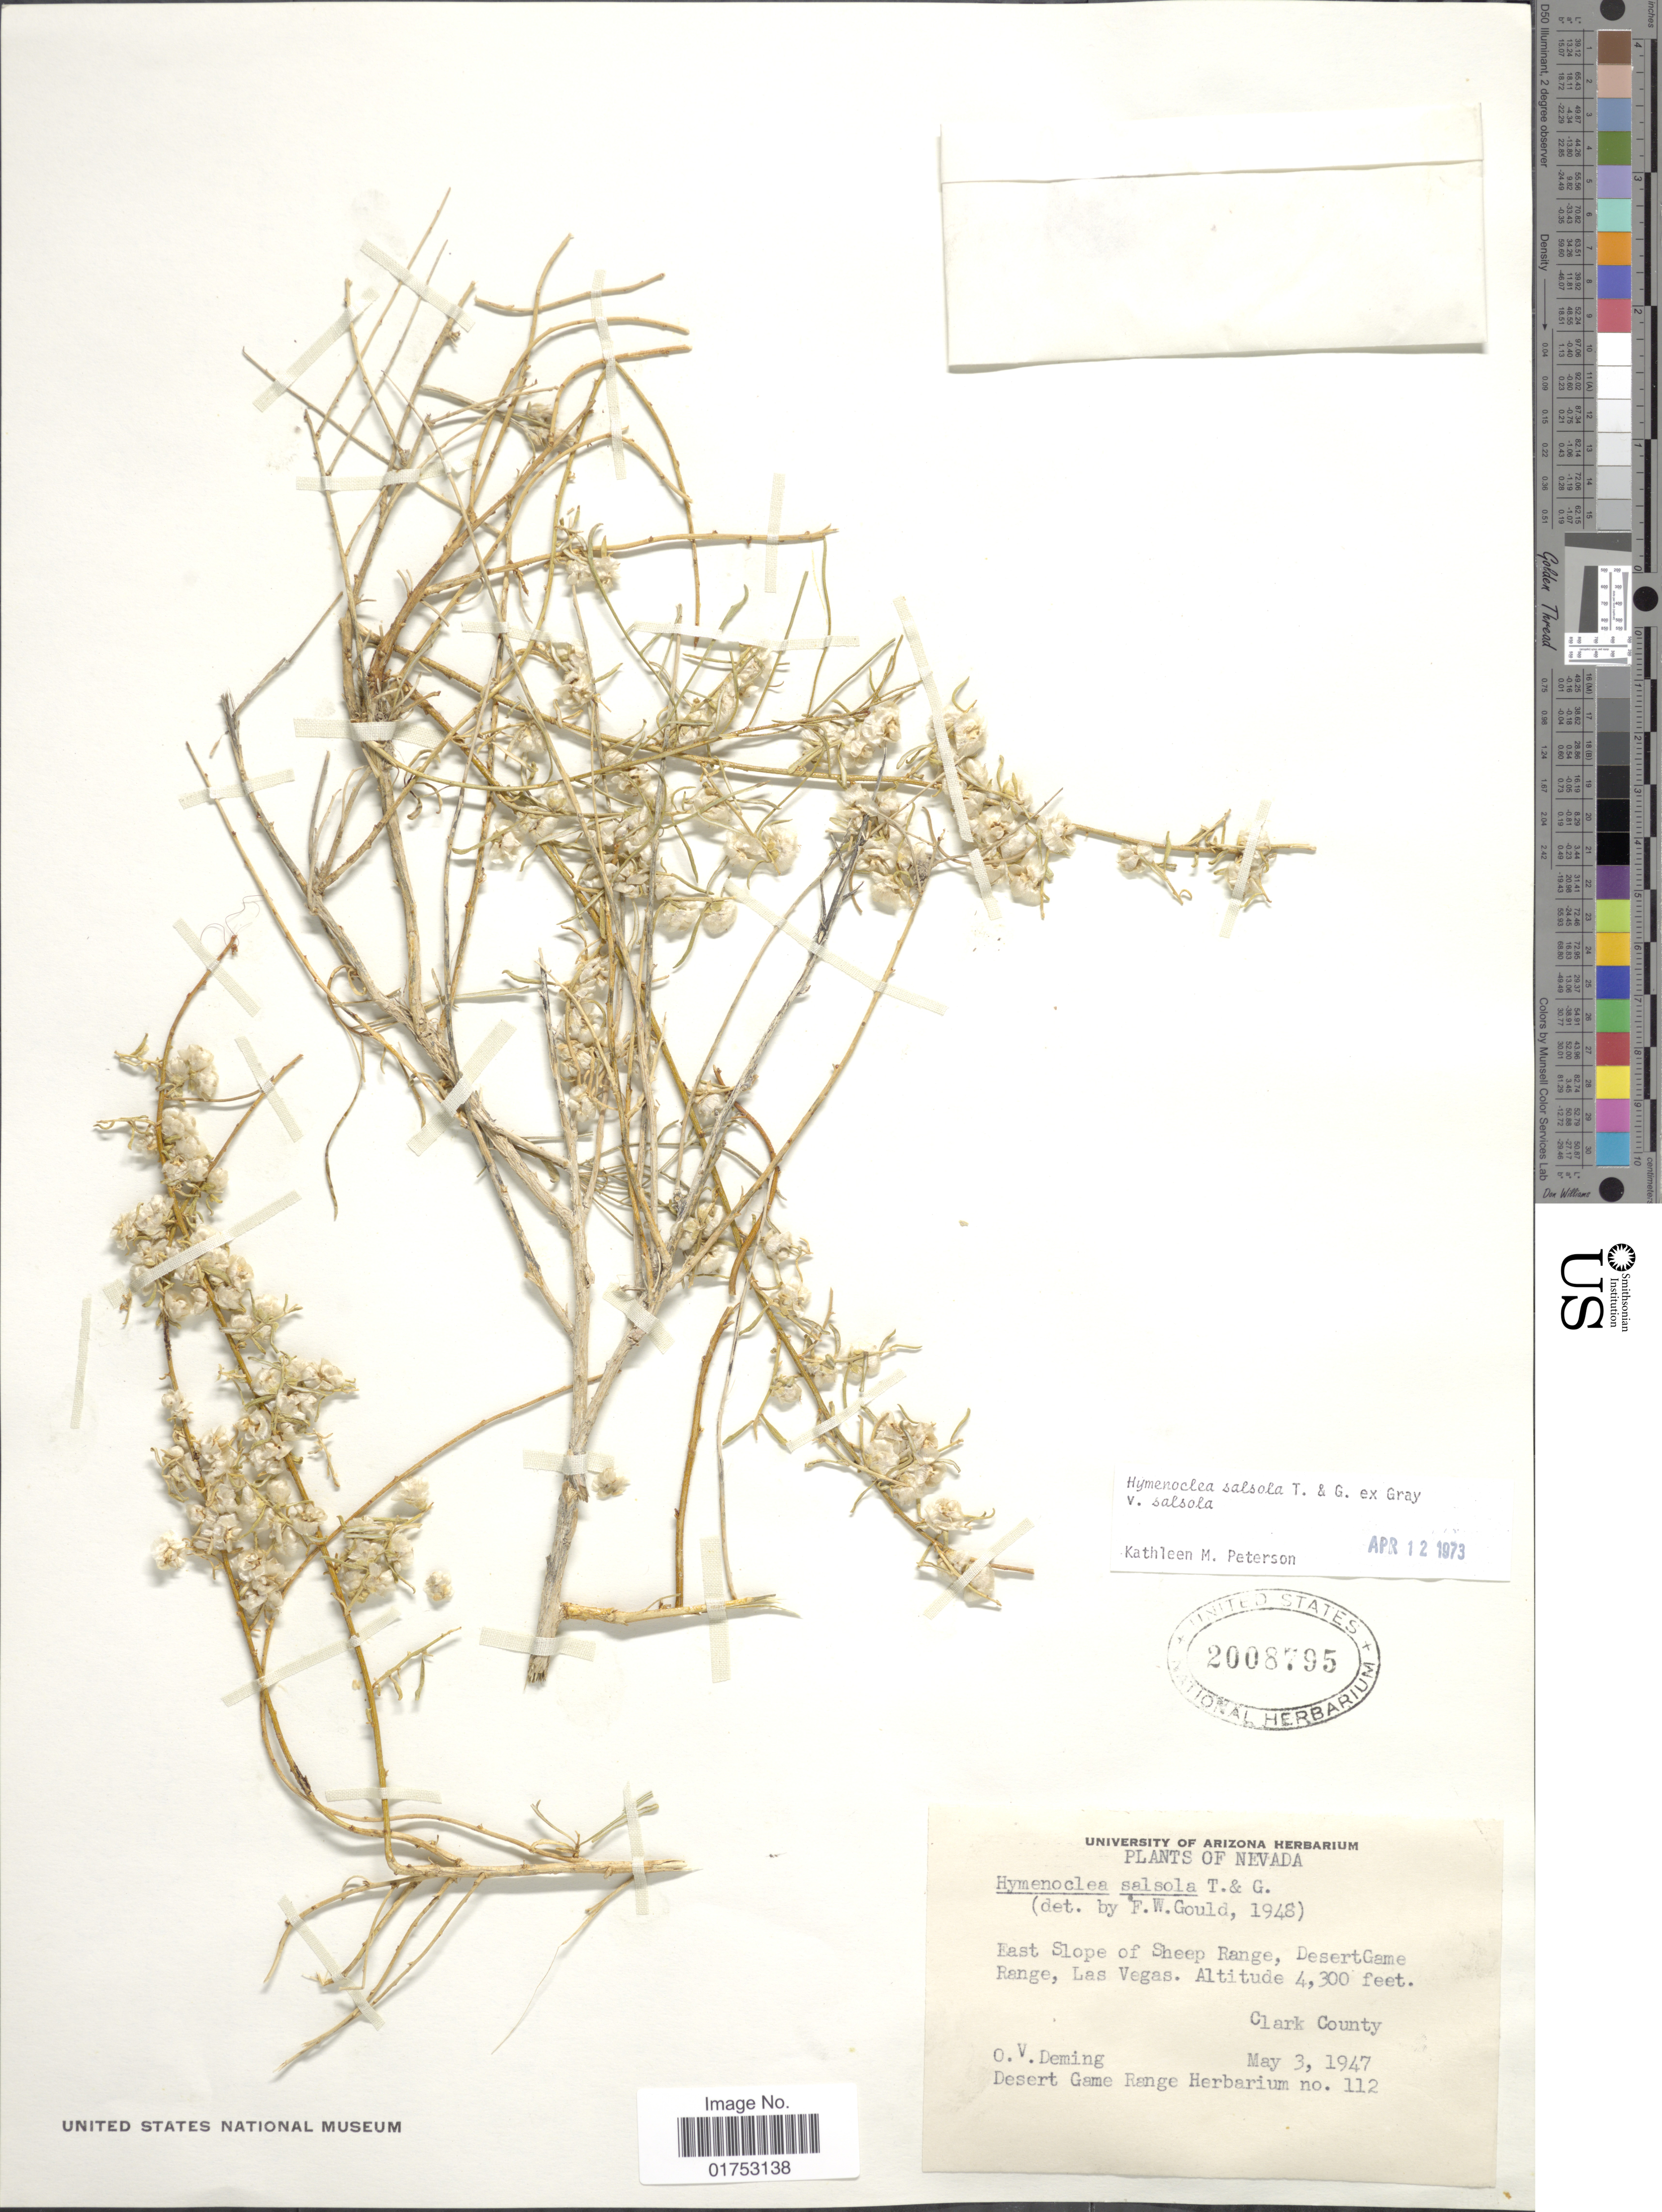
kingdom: Plantae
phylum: Tracheophyta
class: Magnoliopsida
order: Asterales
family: Asteraceae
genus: Hymenoclea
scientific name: Hymenoclea salsola var. salsola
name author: Torr. & A. Gray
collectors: O. Deming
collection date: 1947-05-03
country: United States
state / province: Nevada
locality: East Slope of Sheep Range, Desert Game Range, Las Vegas, Clark County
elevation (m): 1311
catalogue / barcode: US 2008795